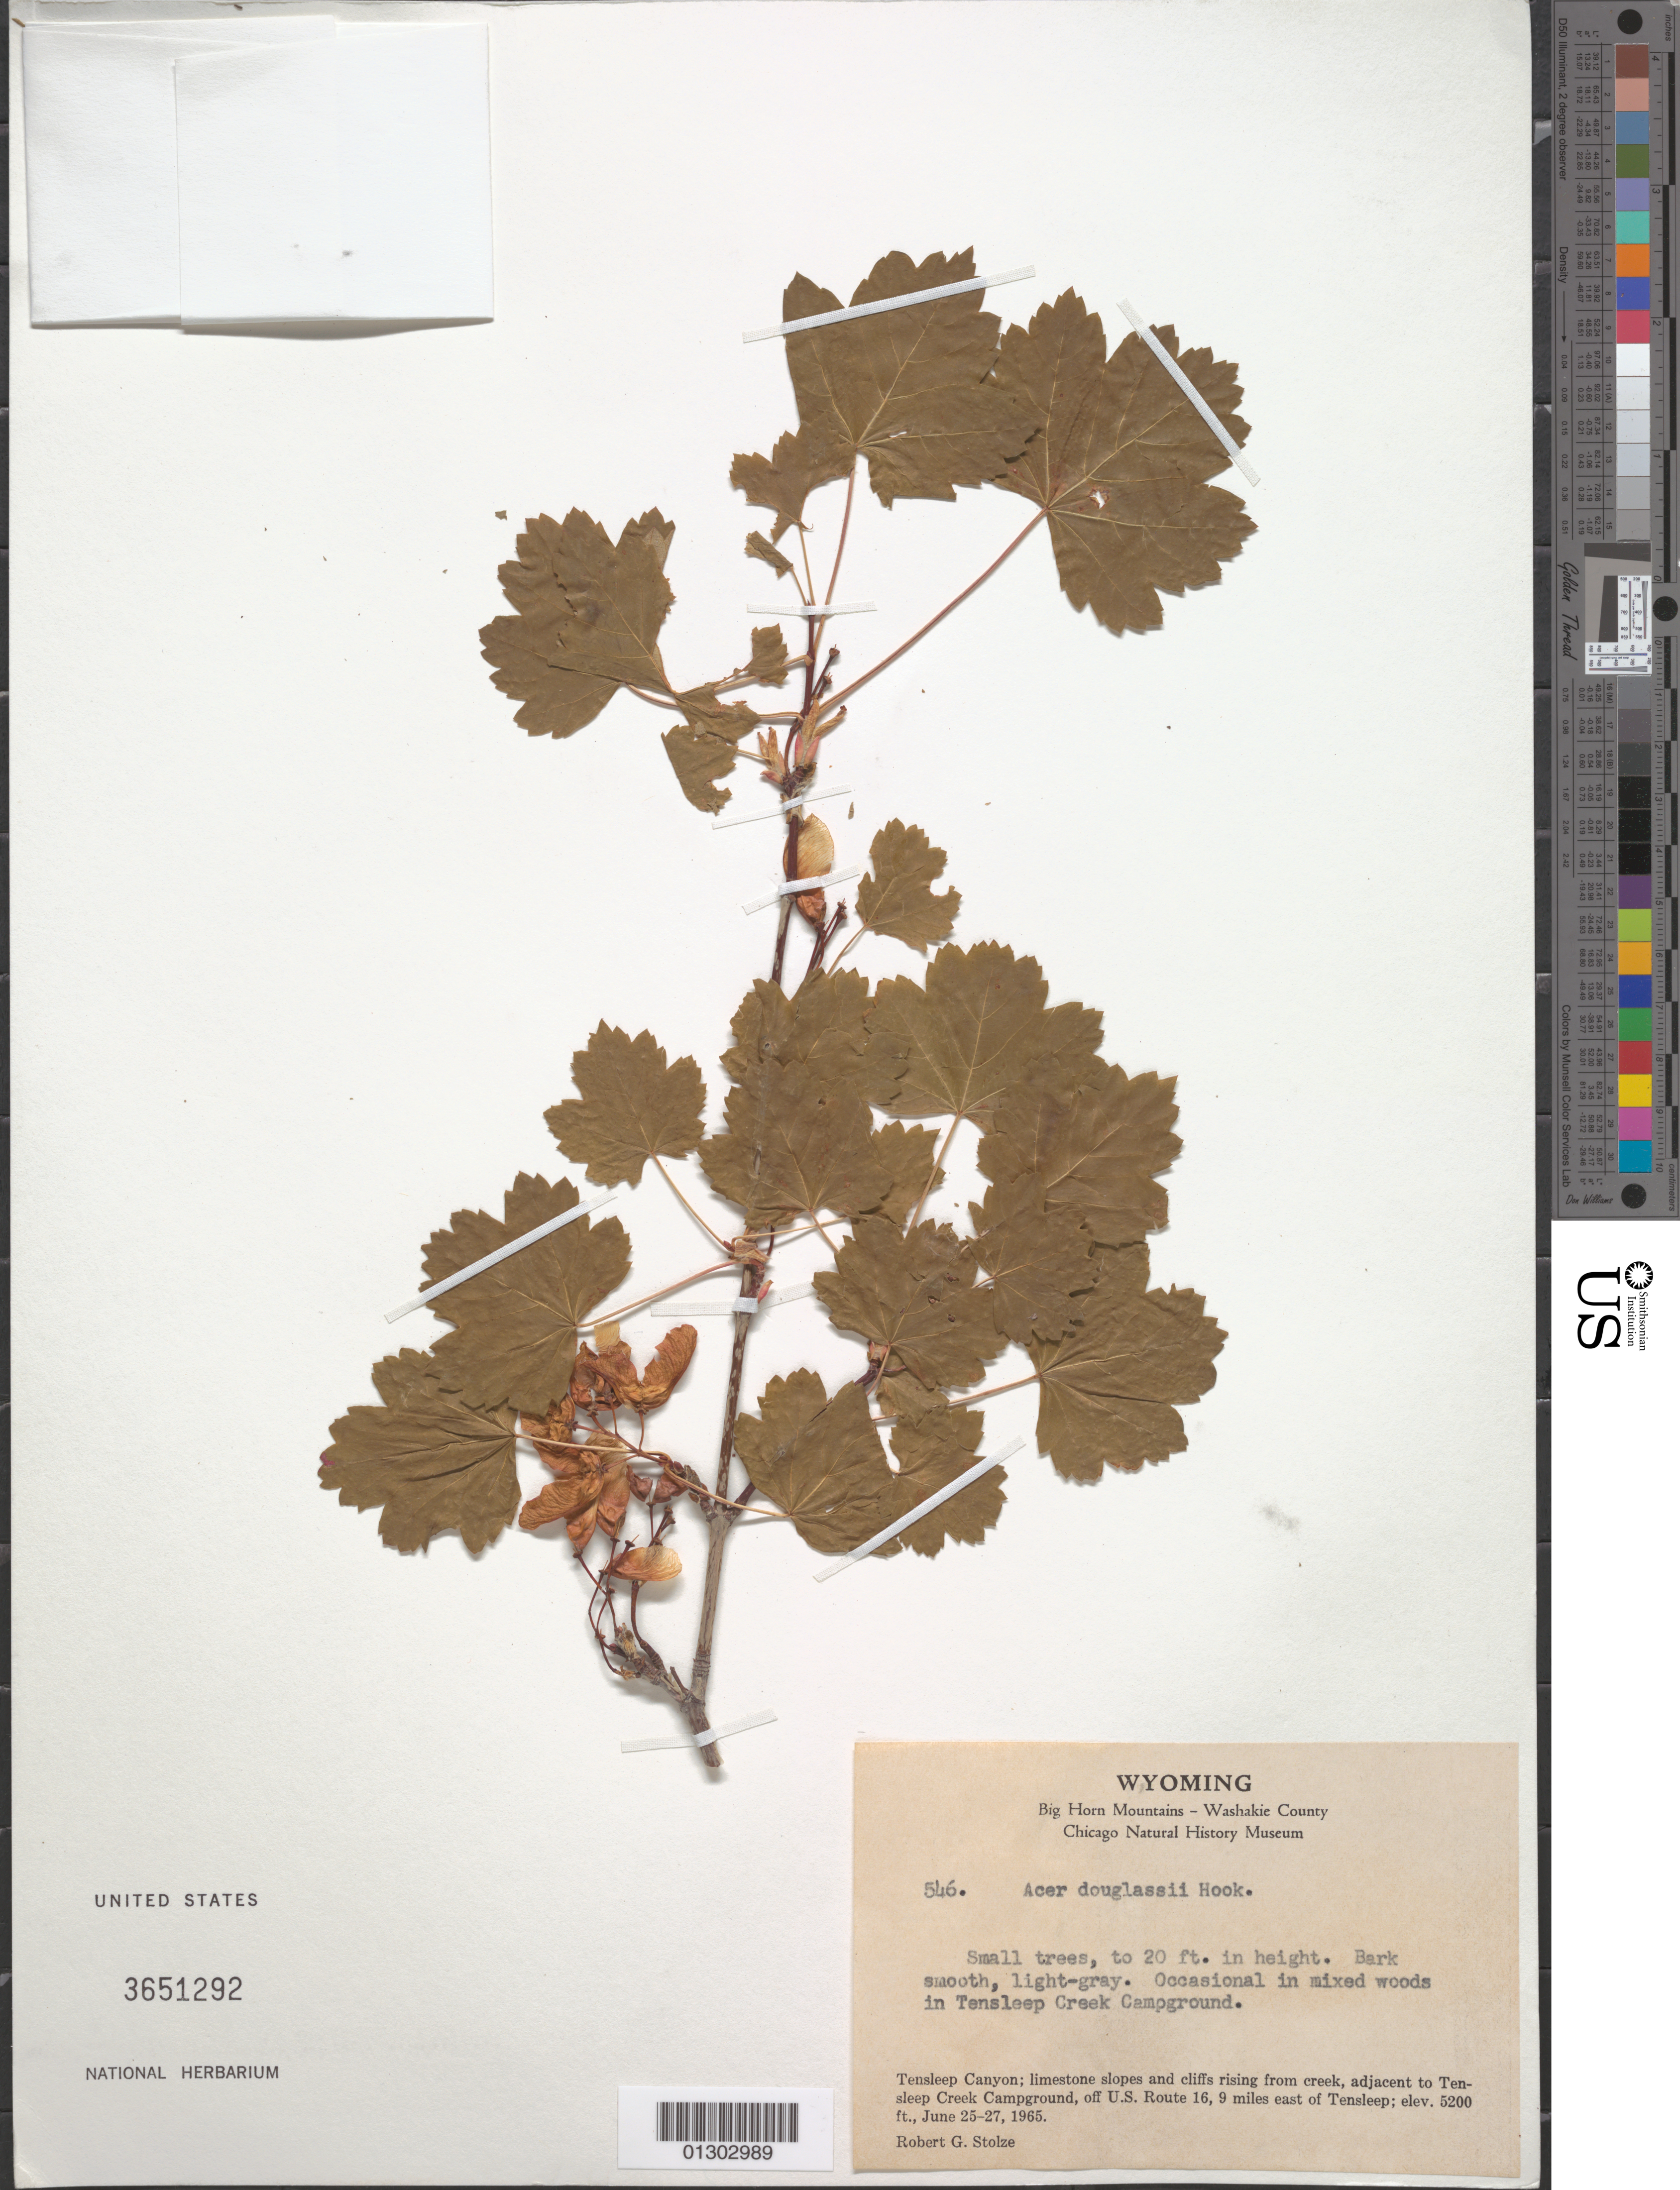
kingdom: Plantae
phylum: Tracheophyta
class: Magnoliopsida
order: Sapindales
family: Sapindaceae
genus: Acer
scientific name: Acer glabrum var. douglasii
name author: (Hook.) Dippel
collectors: R. G. Stolze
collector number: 546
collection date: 1965-06-25/1965-06-27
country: United States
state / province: Wyoming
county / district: Washakie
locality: Washakie County, Big Horn Mountains. Tensleep Canyon, adjacent to Tensleep Creek Campground, off US Route 16, 9 miles E of Tensleep.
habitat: Occasional in mixed woods in campground.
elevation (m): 1585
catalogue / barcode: US 3651292